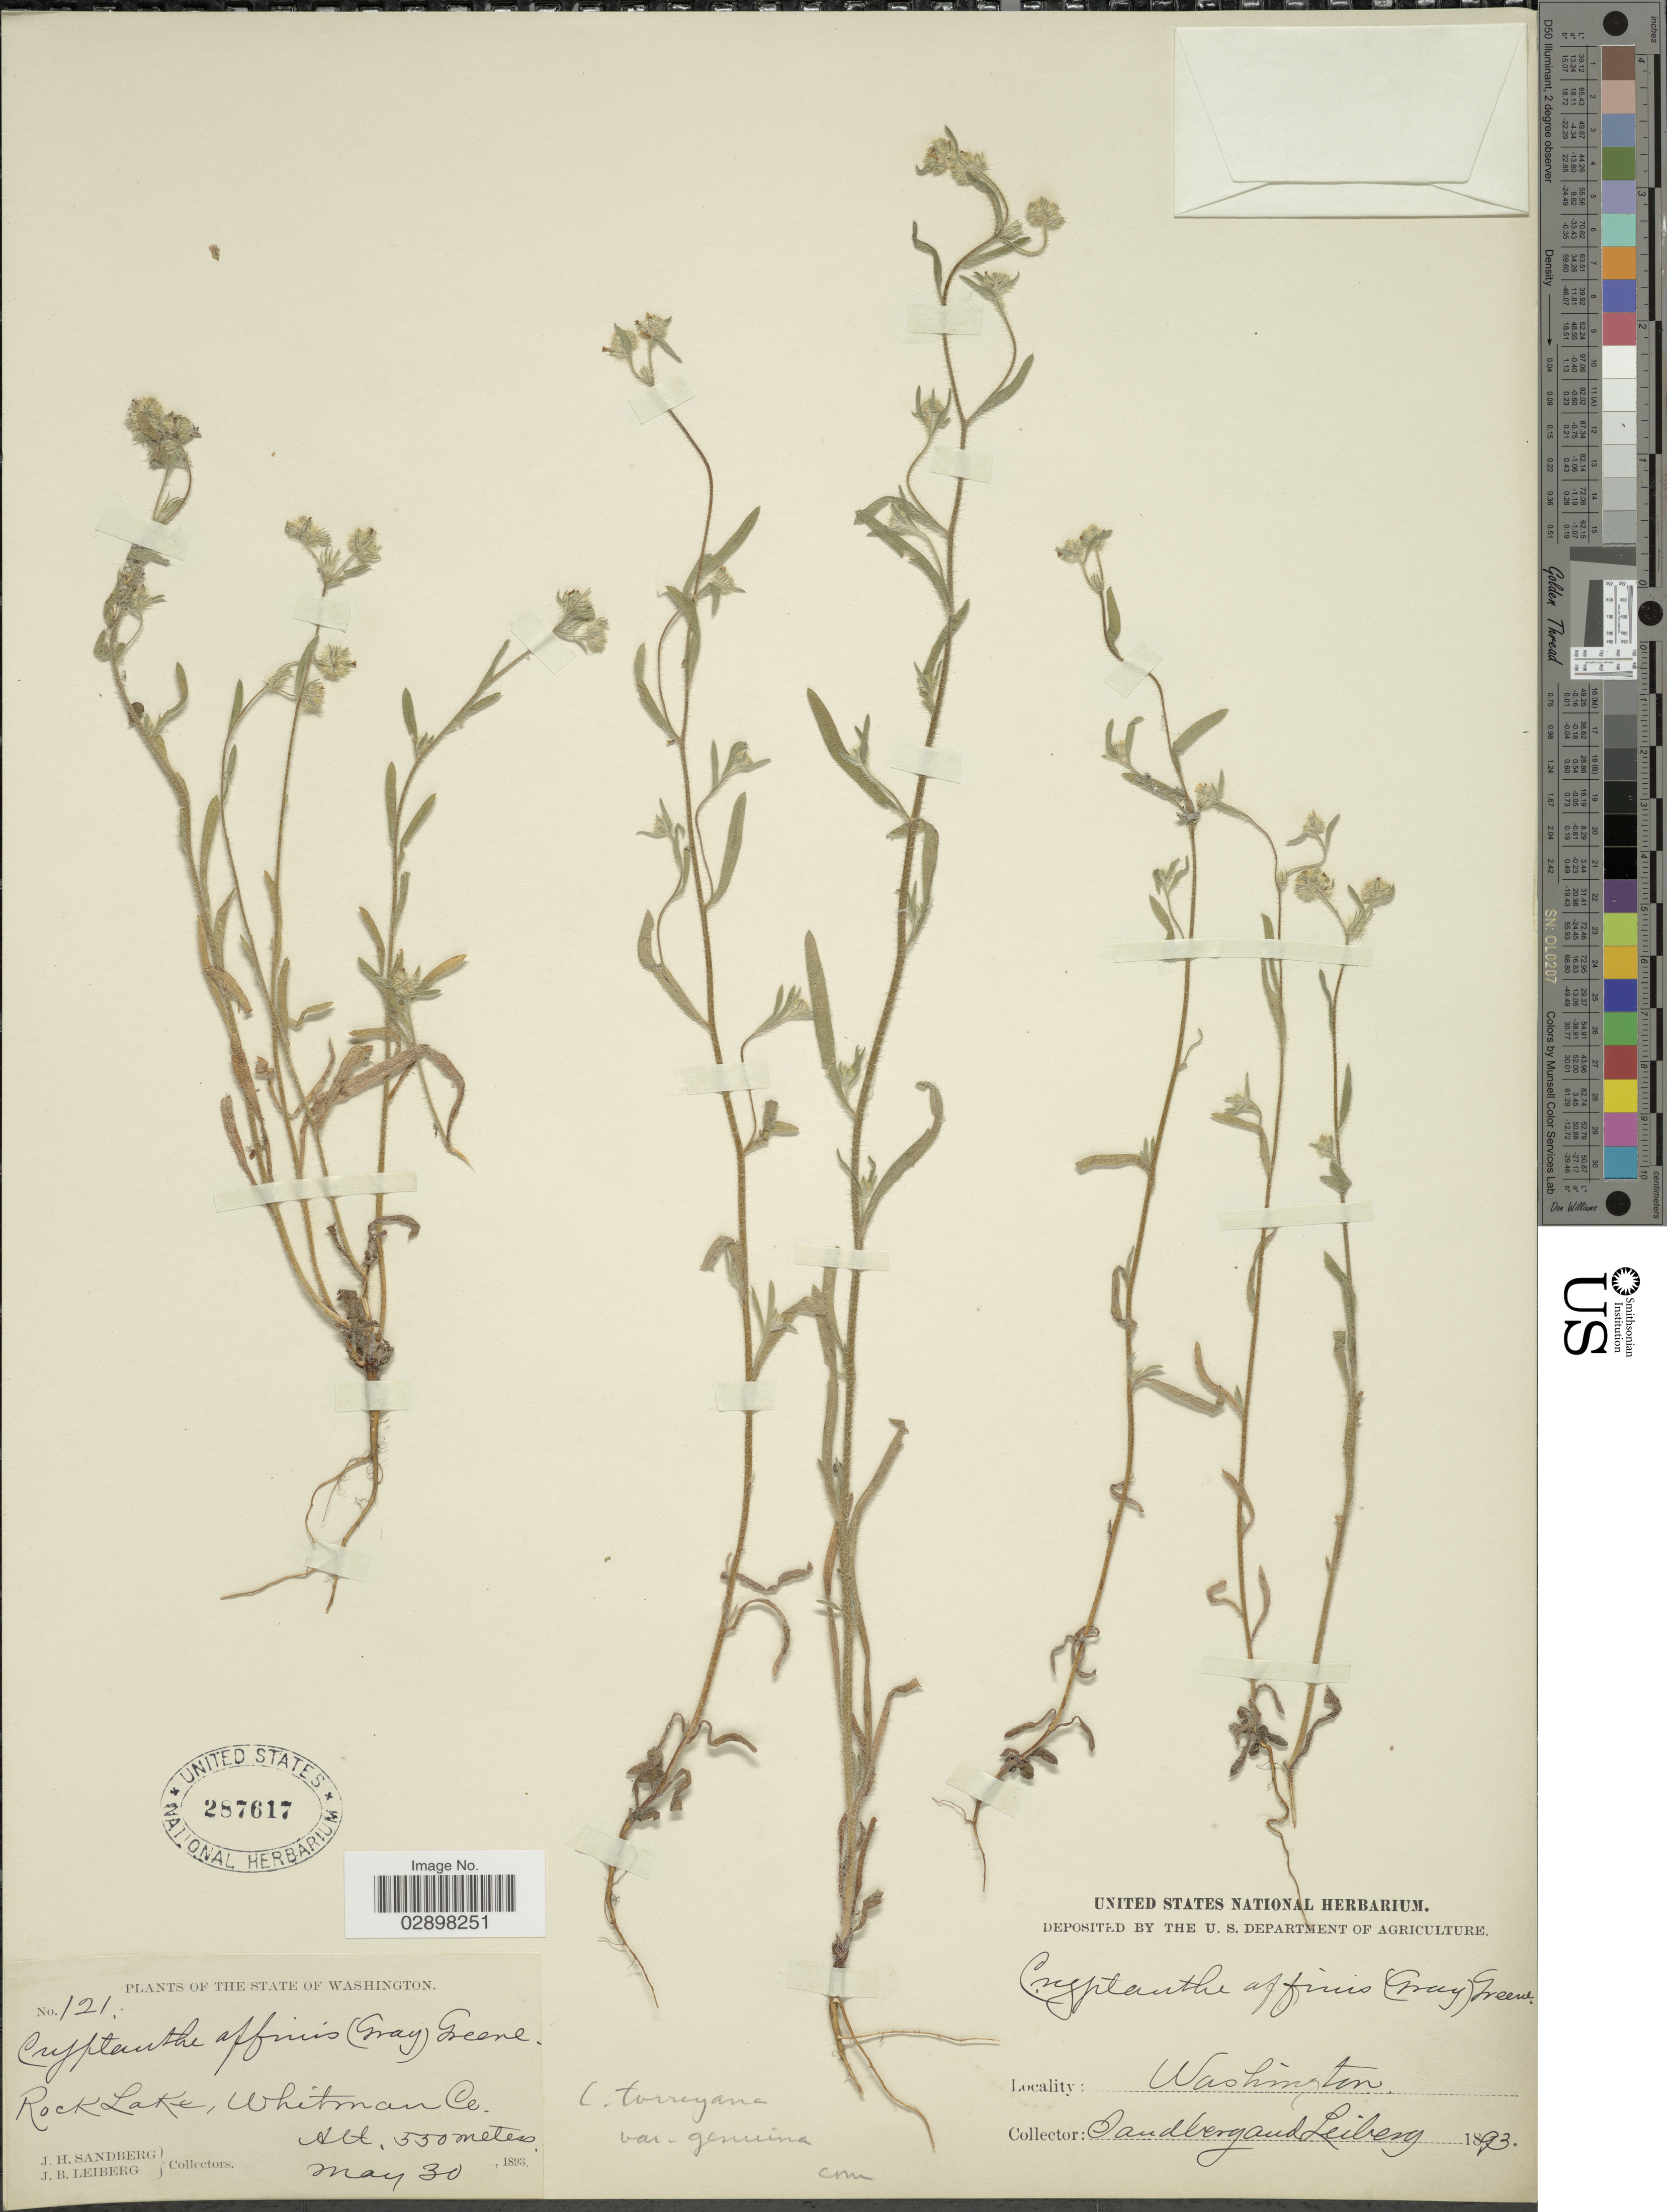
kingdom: Plantae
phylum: Tracheophyta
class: Magnoliopsida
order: Boraginales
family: Boraginaceae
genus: Cryptantha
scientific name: Cryptantha torreyana var. genuina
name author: I.M. Johnst.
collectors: J. H. Sandberg & J. B. Leiberg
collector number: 121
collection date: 1893-05-30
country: United States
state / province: Washington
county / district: Whitman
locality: Rock Lake, Whitman Co.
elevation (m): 550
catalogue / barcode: US 287617